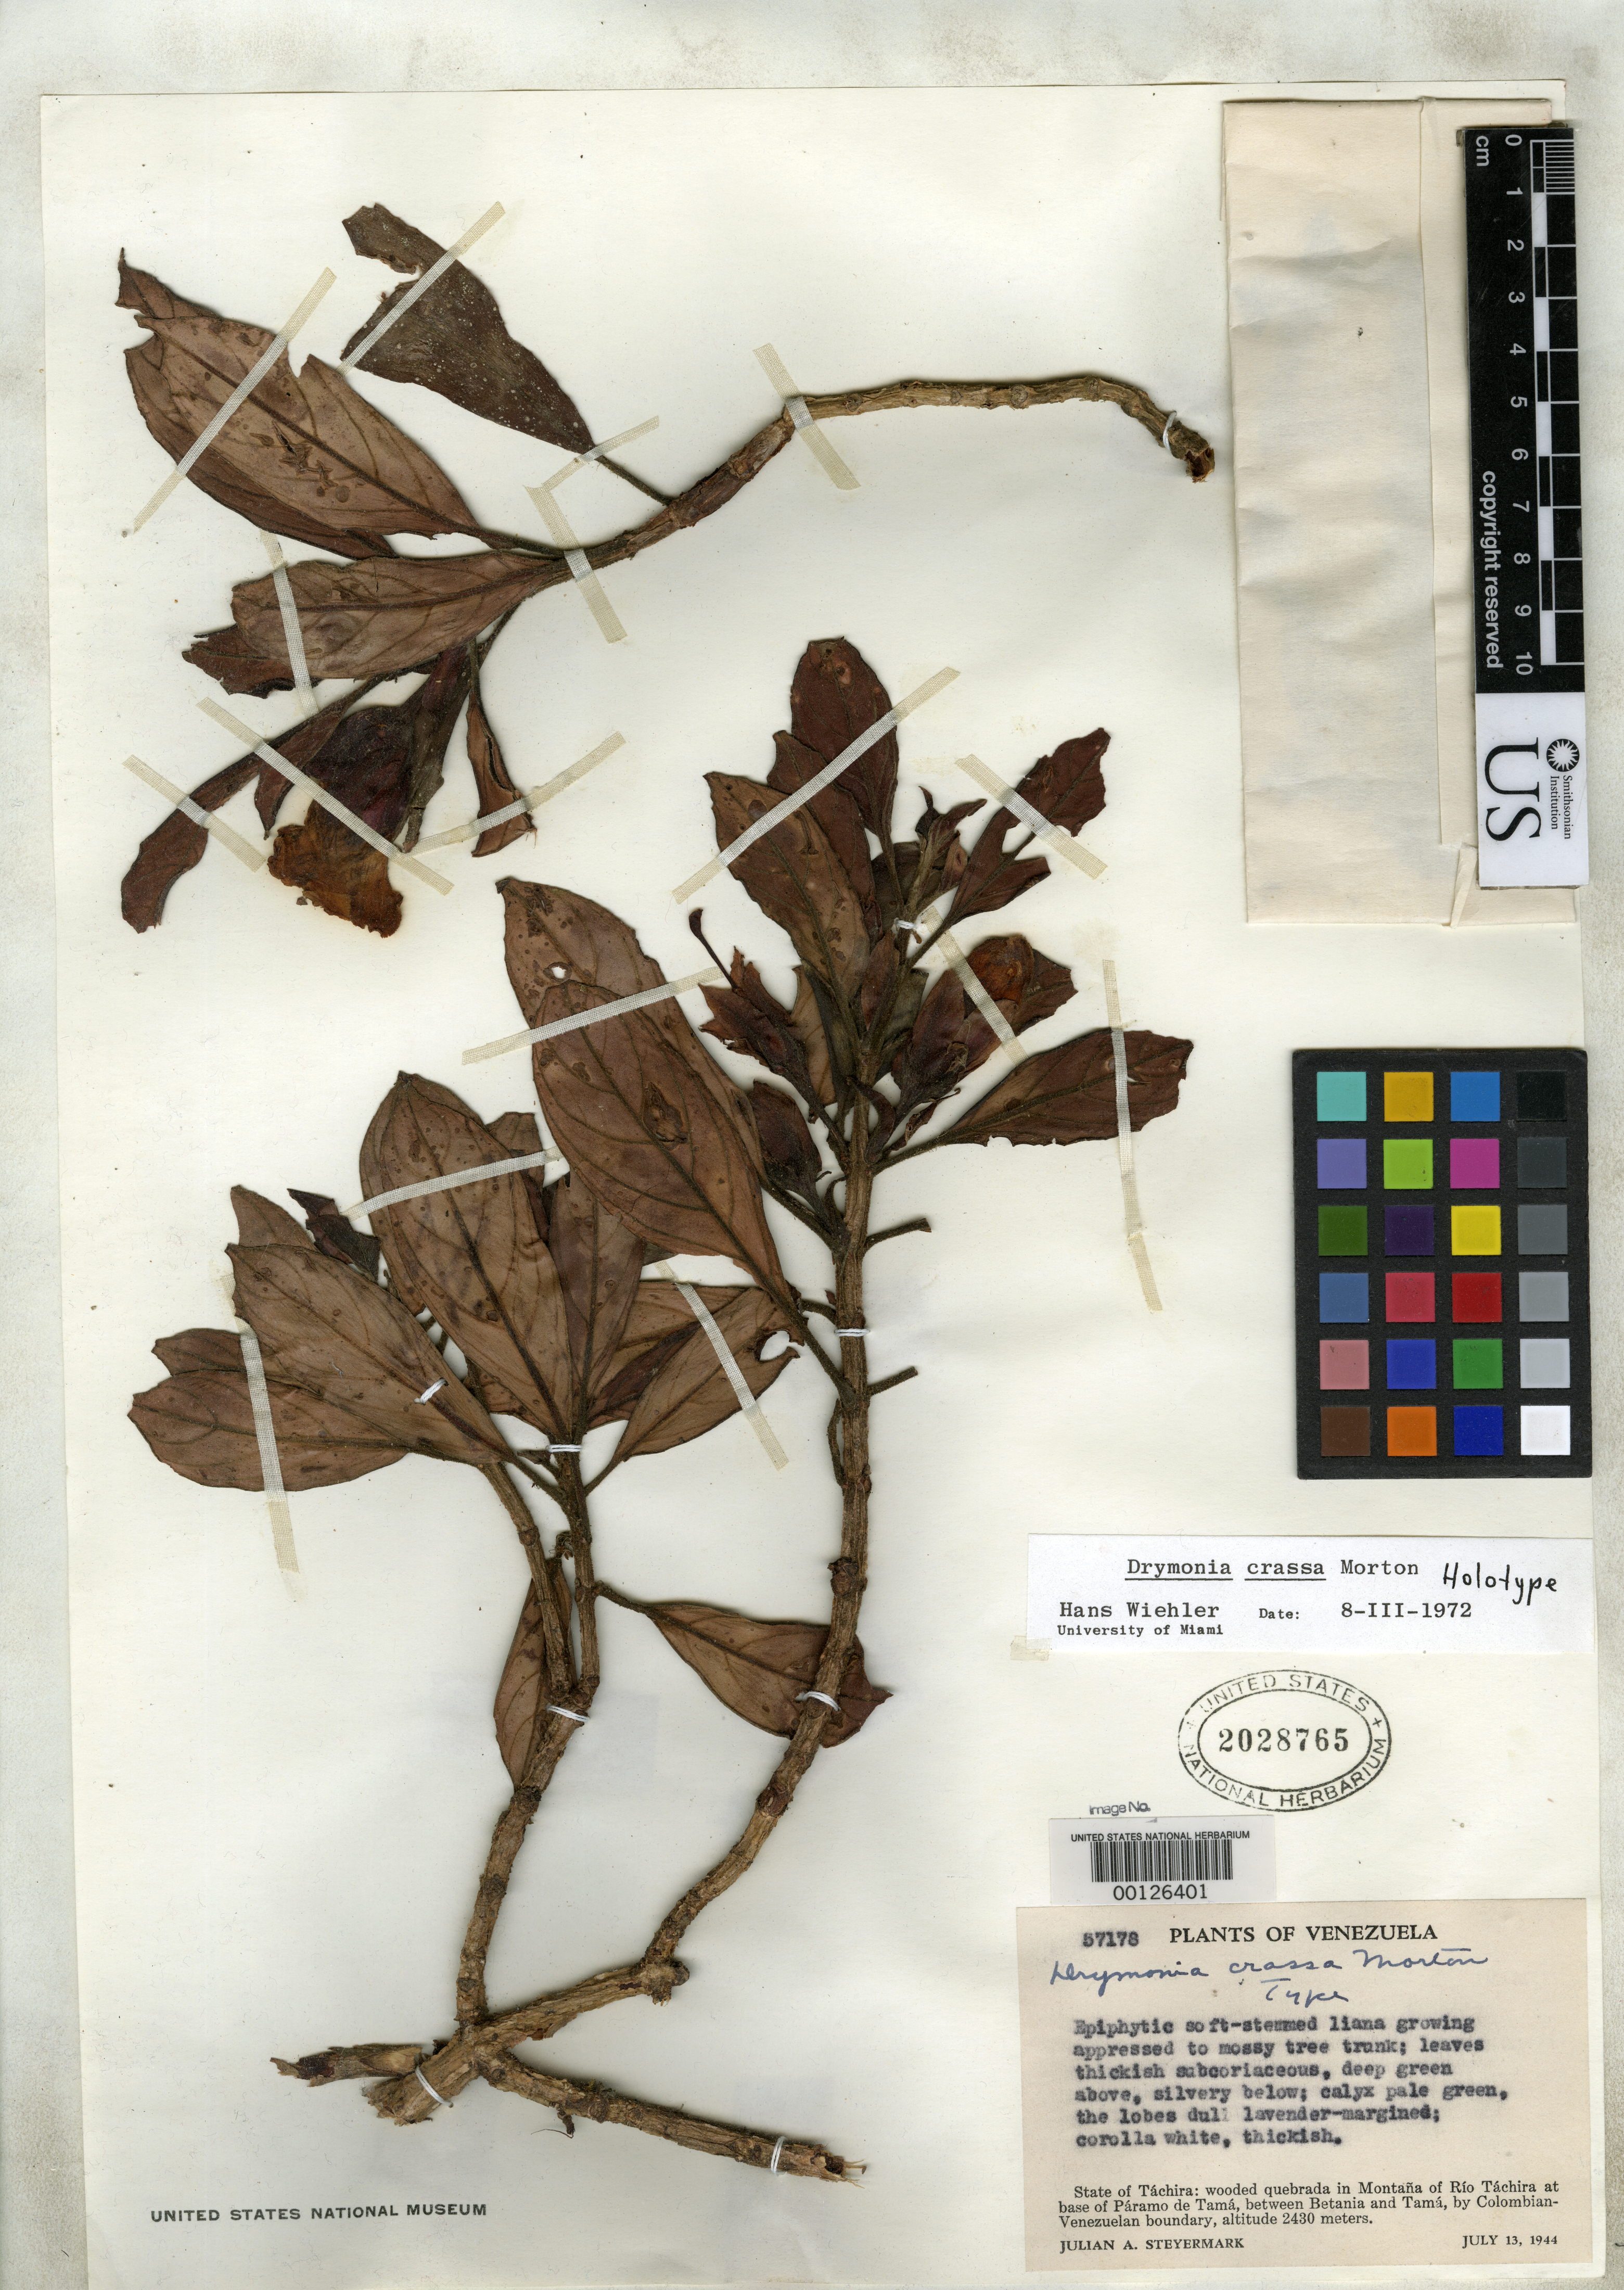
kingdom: Plantae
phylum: Tracheophyta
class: Magnoliopsida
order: Lamiales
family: Gesneriaceae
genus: Drymonia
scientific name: Drymonia crassa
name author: C.V. Morton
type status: Holotype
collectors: J. Steyermark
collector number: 57178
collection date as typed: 13 Jul 1944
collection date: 1944-07-13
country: Venezuela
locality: Montana of Rio Tachira, base of Paramo de Tama, between Betania & Tama.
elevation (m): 2430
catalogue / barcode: US 2028765